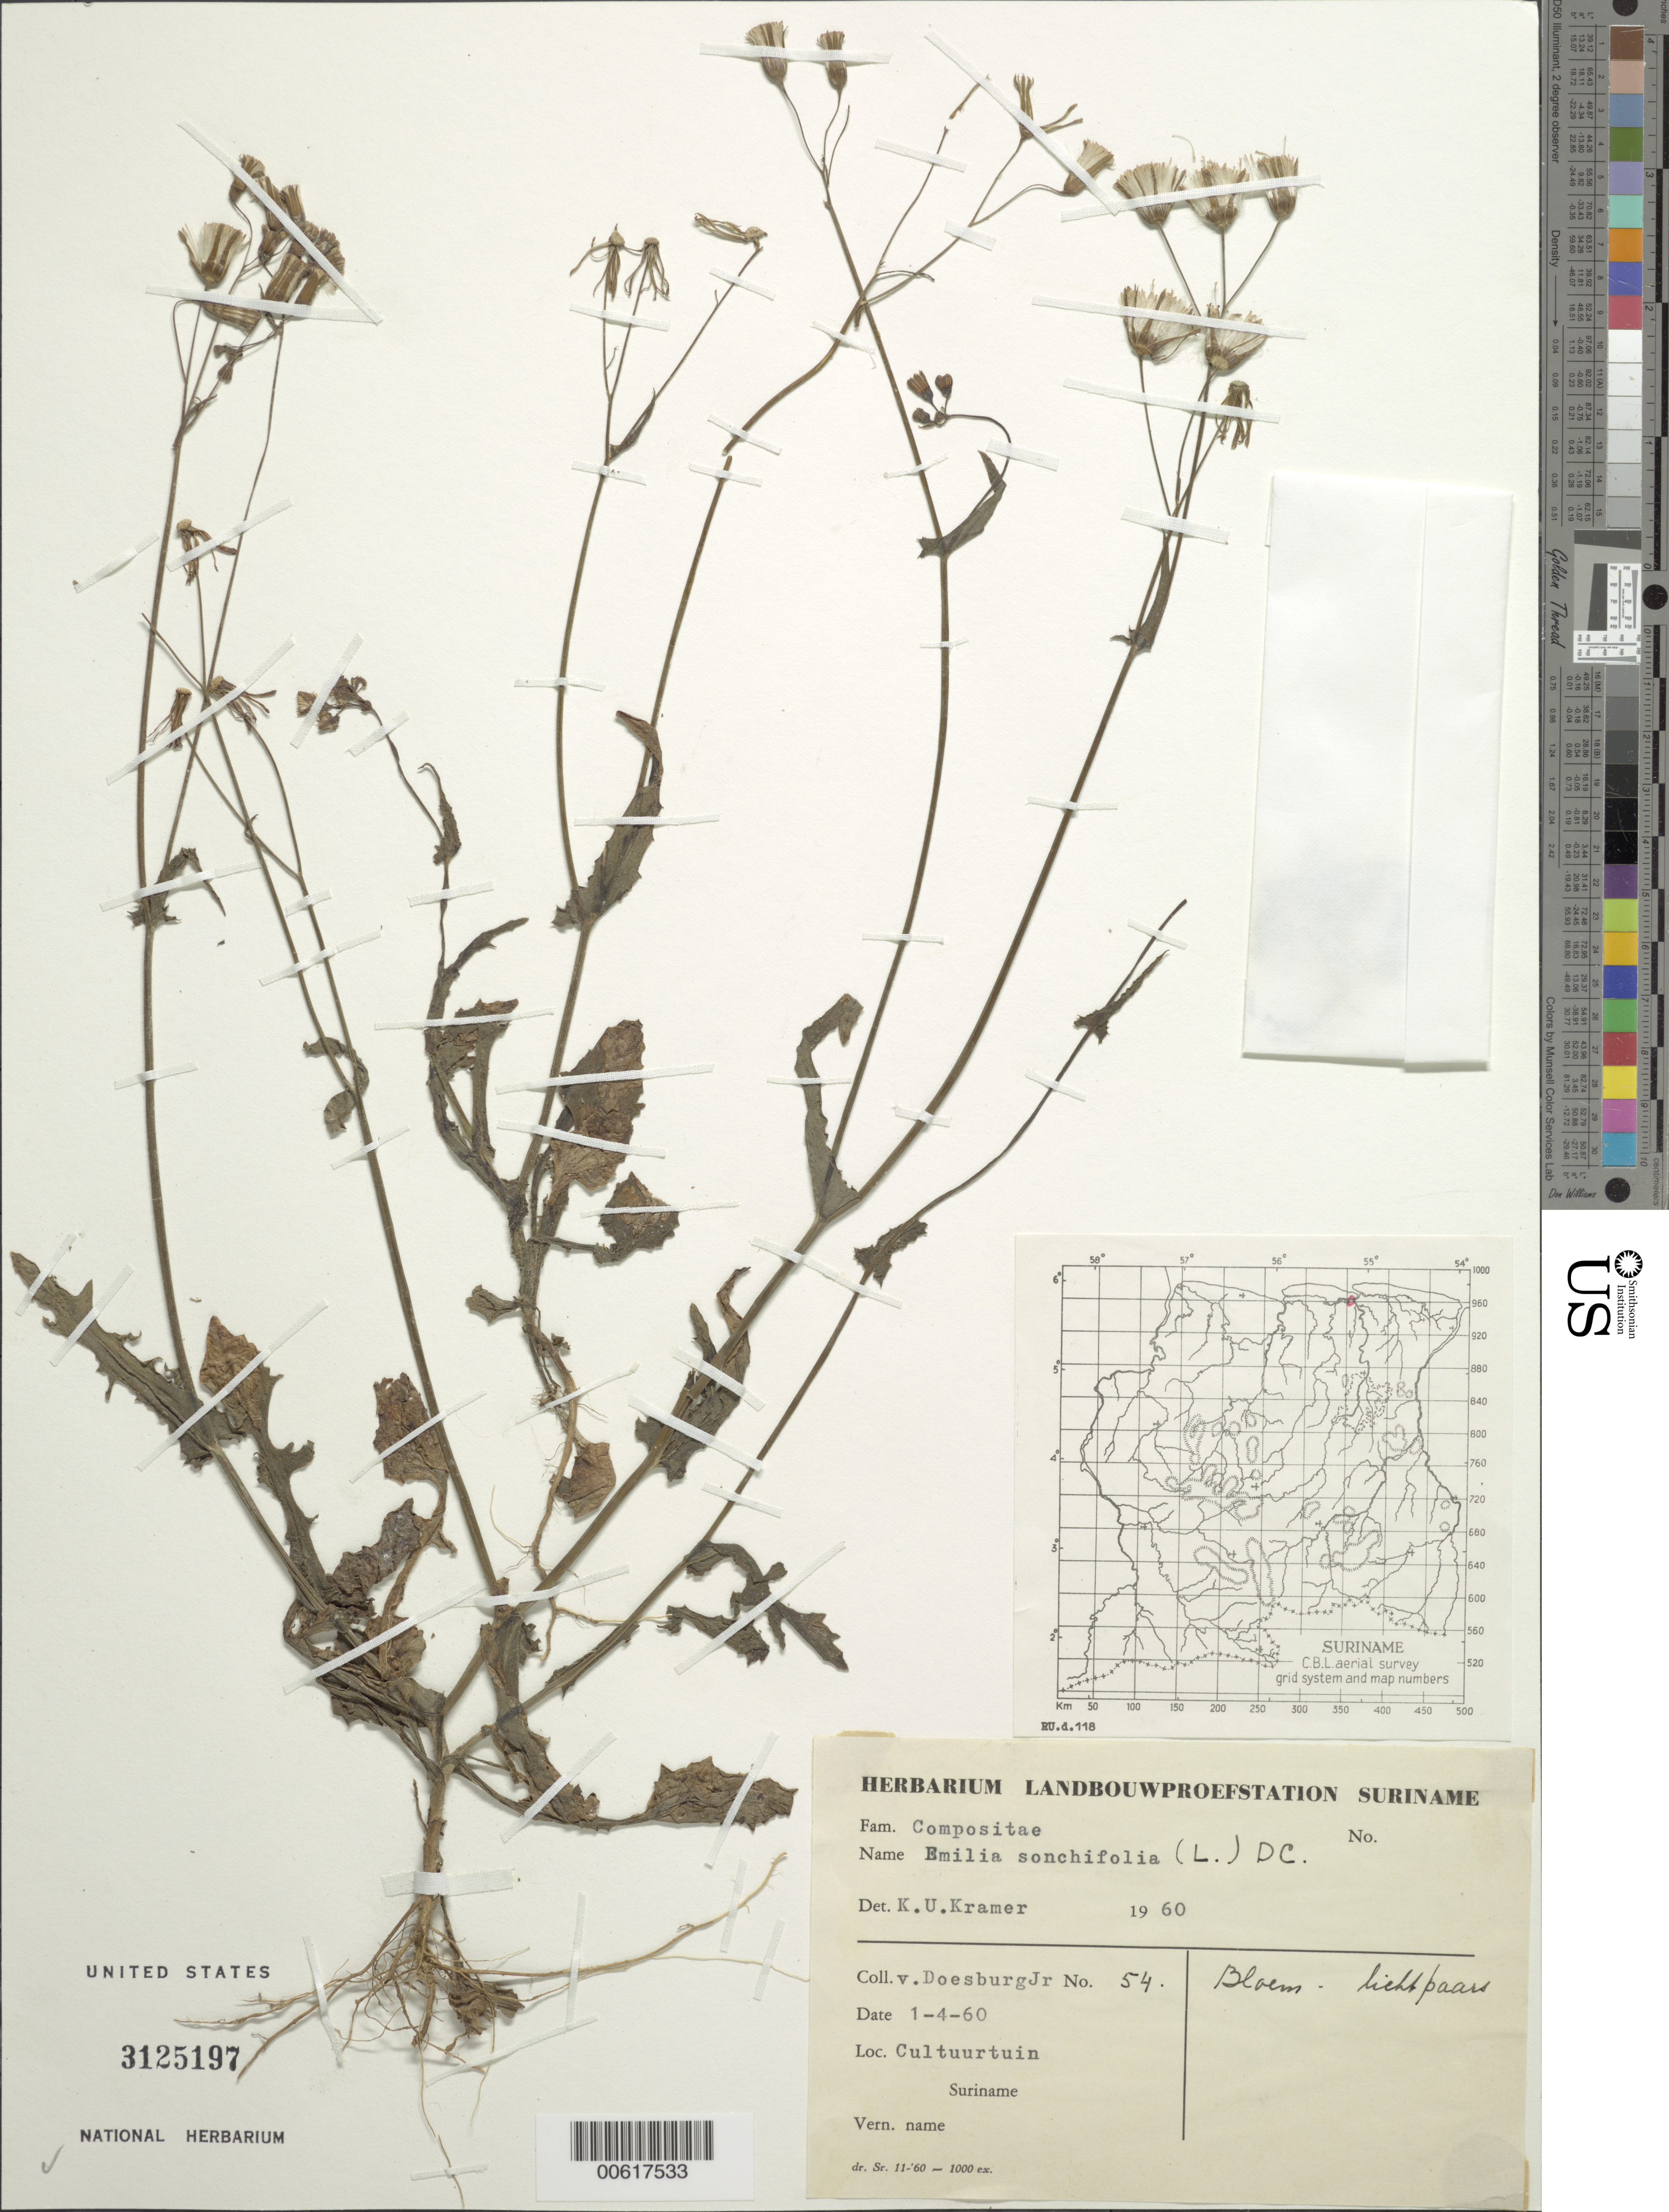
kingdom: Plantae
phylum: Tracheophyta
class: Magnoliopsida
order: Asterales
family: Asteraceae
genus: Emilia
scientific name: Emilia sonchifolia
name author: (L.) DC.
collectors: P. Doesburg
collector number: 54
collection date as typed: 4-Jan-60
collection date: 1960-01-04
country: Suriname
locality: Paramaribo, Cultuurtuin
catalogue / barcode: US 3125197